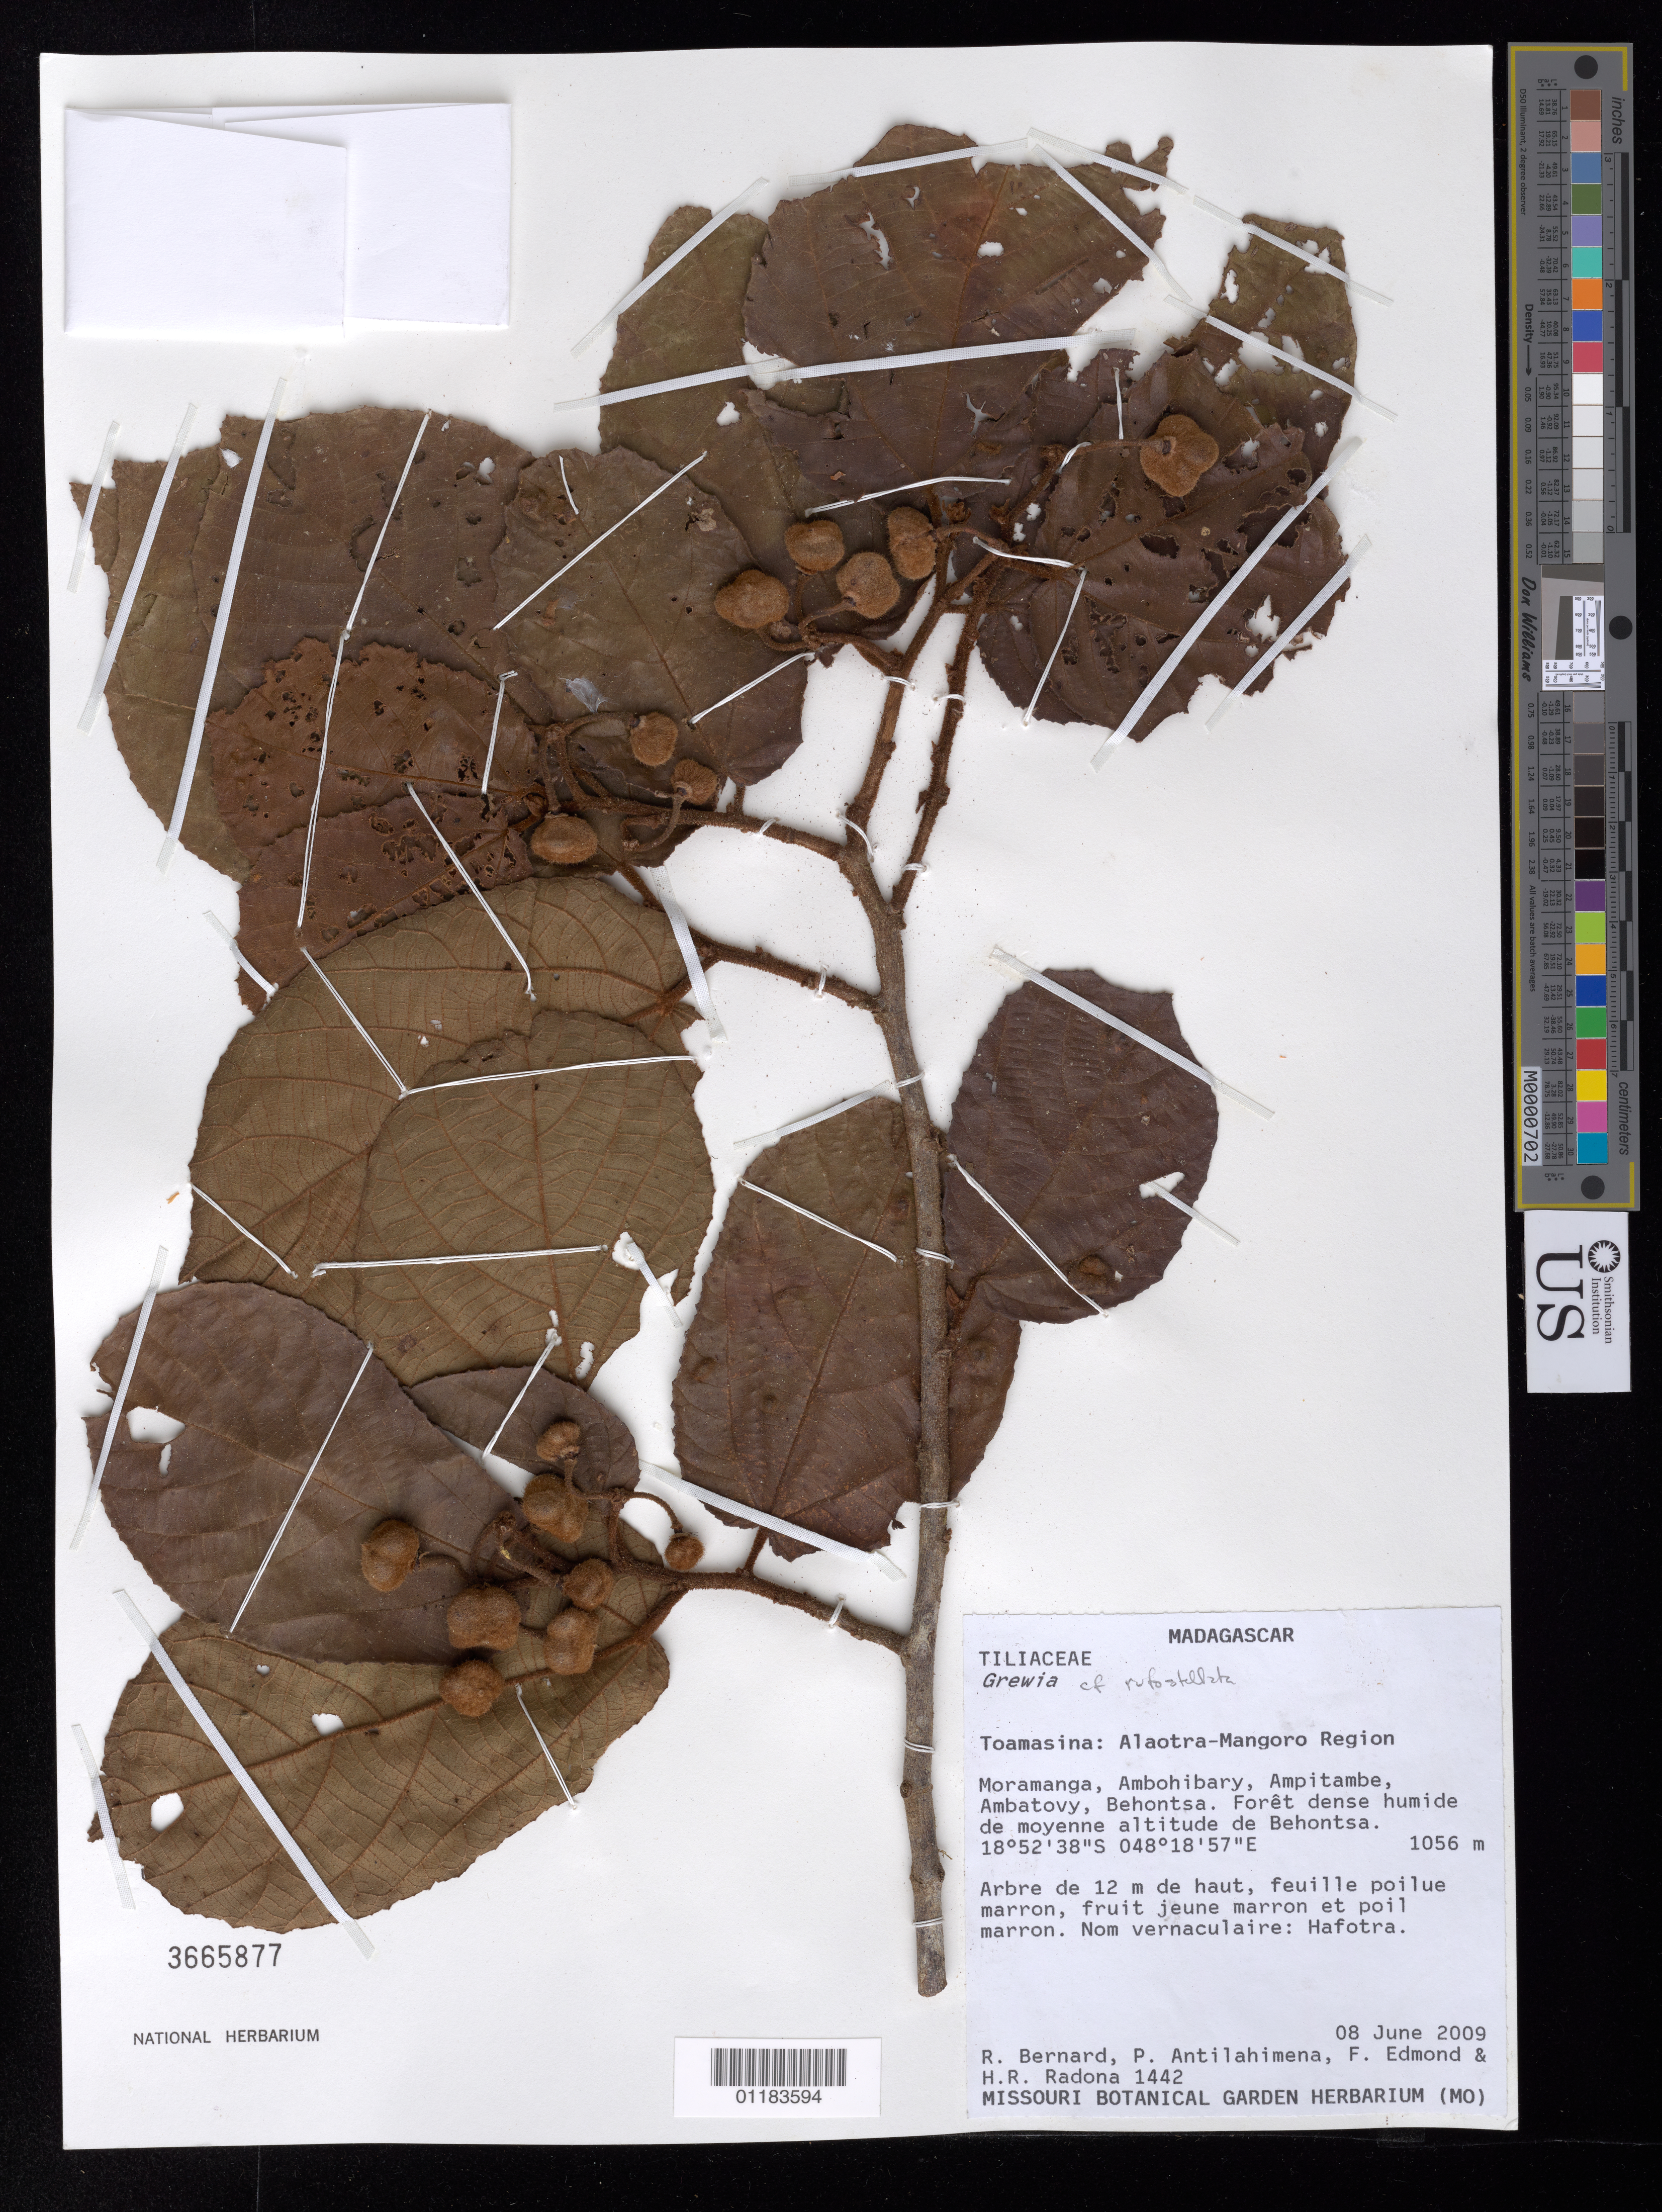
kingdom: Plantae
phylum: Tracheophyta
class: Magnoliopsida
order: Malvales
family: Malvaceae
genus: Grewia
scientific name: Grewia aprina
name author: Capuron & Mabb. ex Phillipson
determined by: Dorr, Laurence J., Curator (BOT), Smithsonian Institution - National Museum of Natural History (UNITED STATES)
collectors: R. Bernard, P. Antilahimena, F. Edmond & H. Radona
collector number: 1442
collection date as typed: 8 jun 2009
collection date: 2009-06-08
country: Madagascar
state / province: Alaotra Mangoro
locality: Moramanga, Ambohibary, Ampitambe, Ambatovy, Behontsa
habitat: foret dense humide de moyenne altitude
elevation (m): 1056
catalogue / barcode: US 3665877